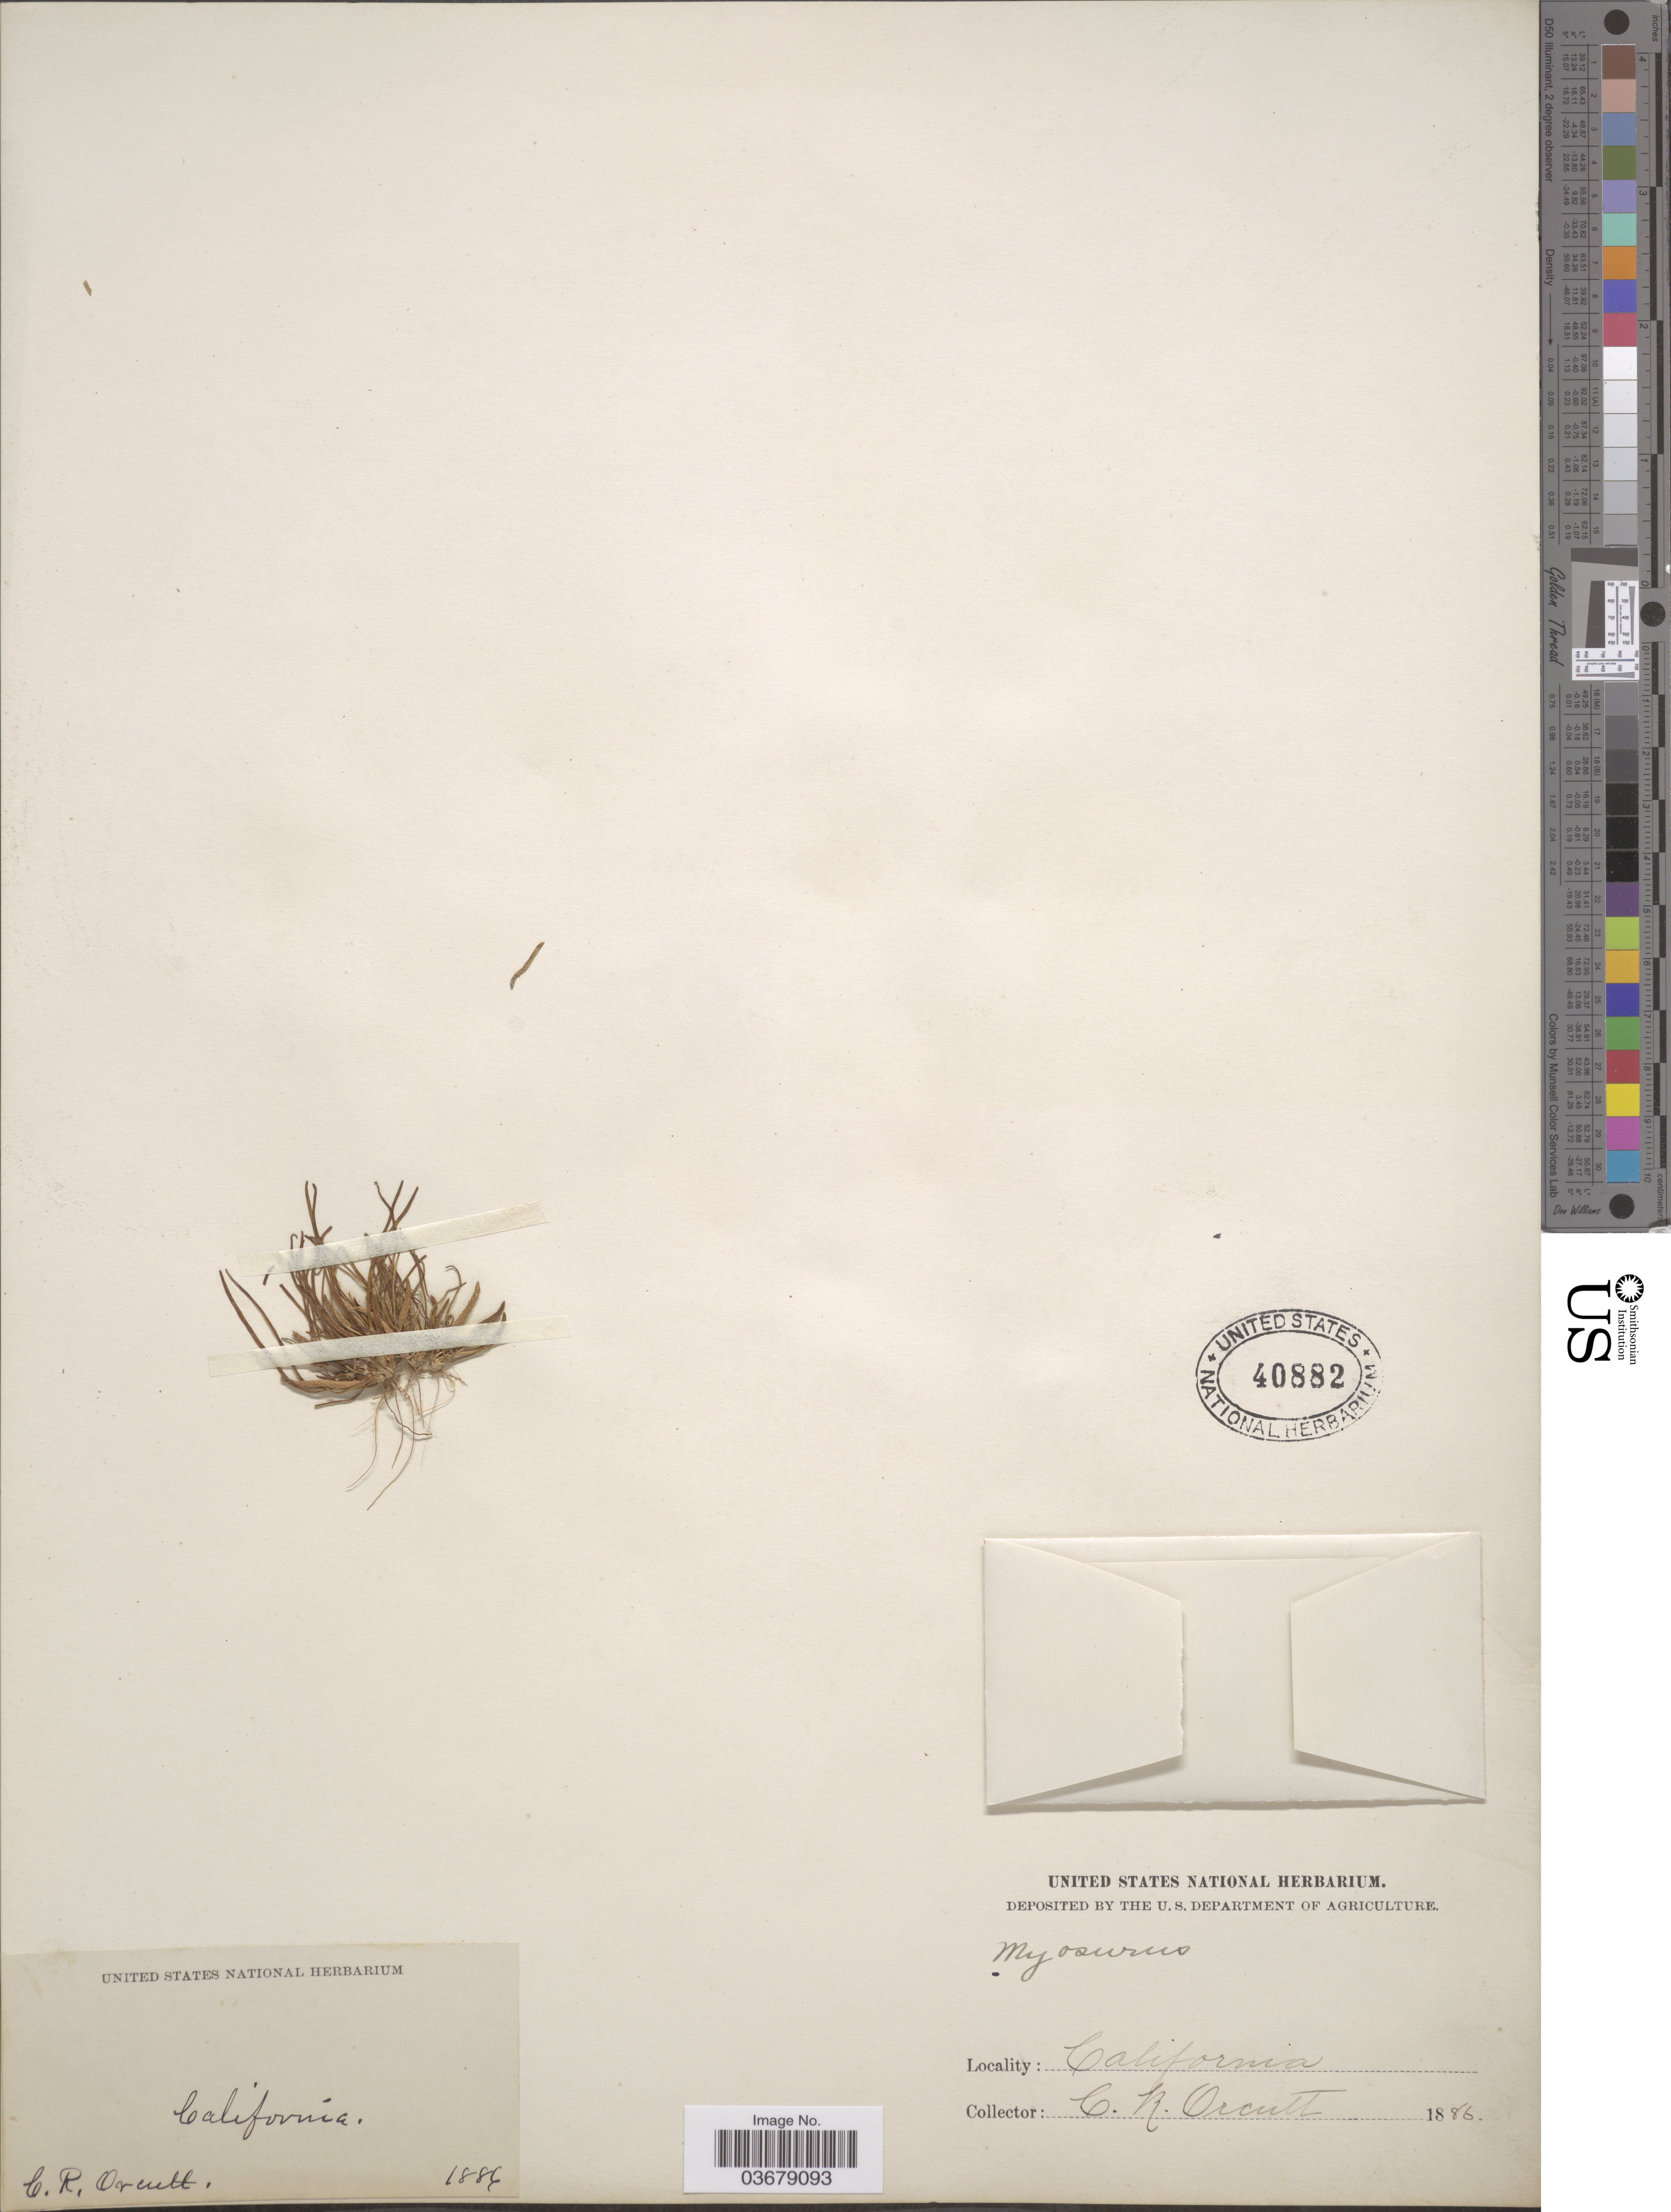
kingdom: Plantae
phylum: Tracheophyta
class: Magnoliopsida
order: Ranunculales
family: Ranunculaceae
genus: Myosurus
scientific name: Myosurus sessilis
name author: S. Watson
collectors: C. R. Orcutt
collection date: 1886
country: United States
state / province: California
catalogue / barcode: US 40882